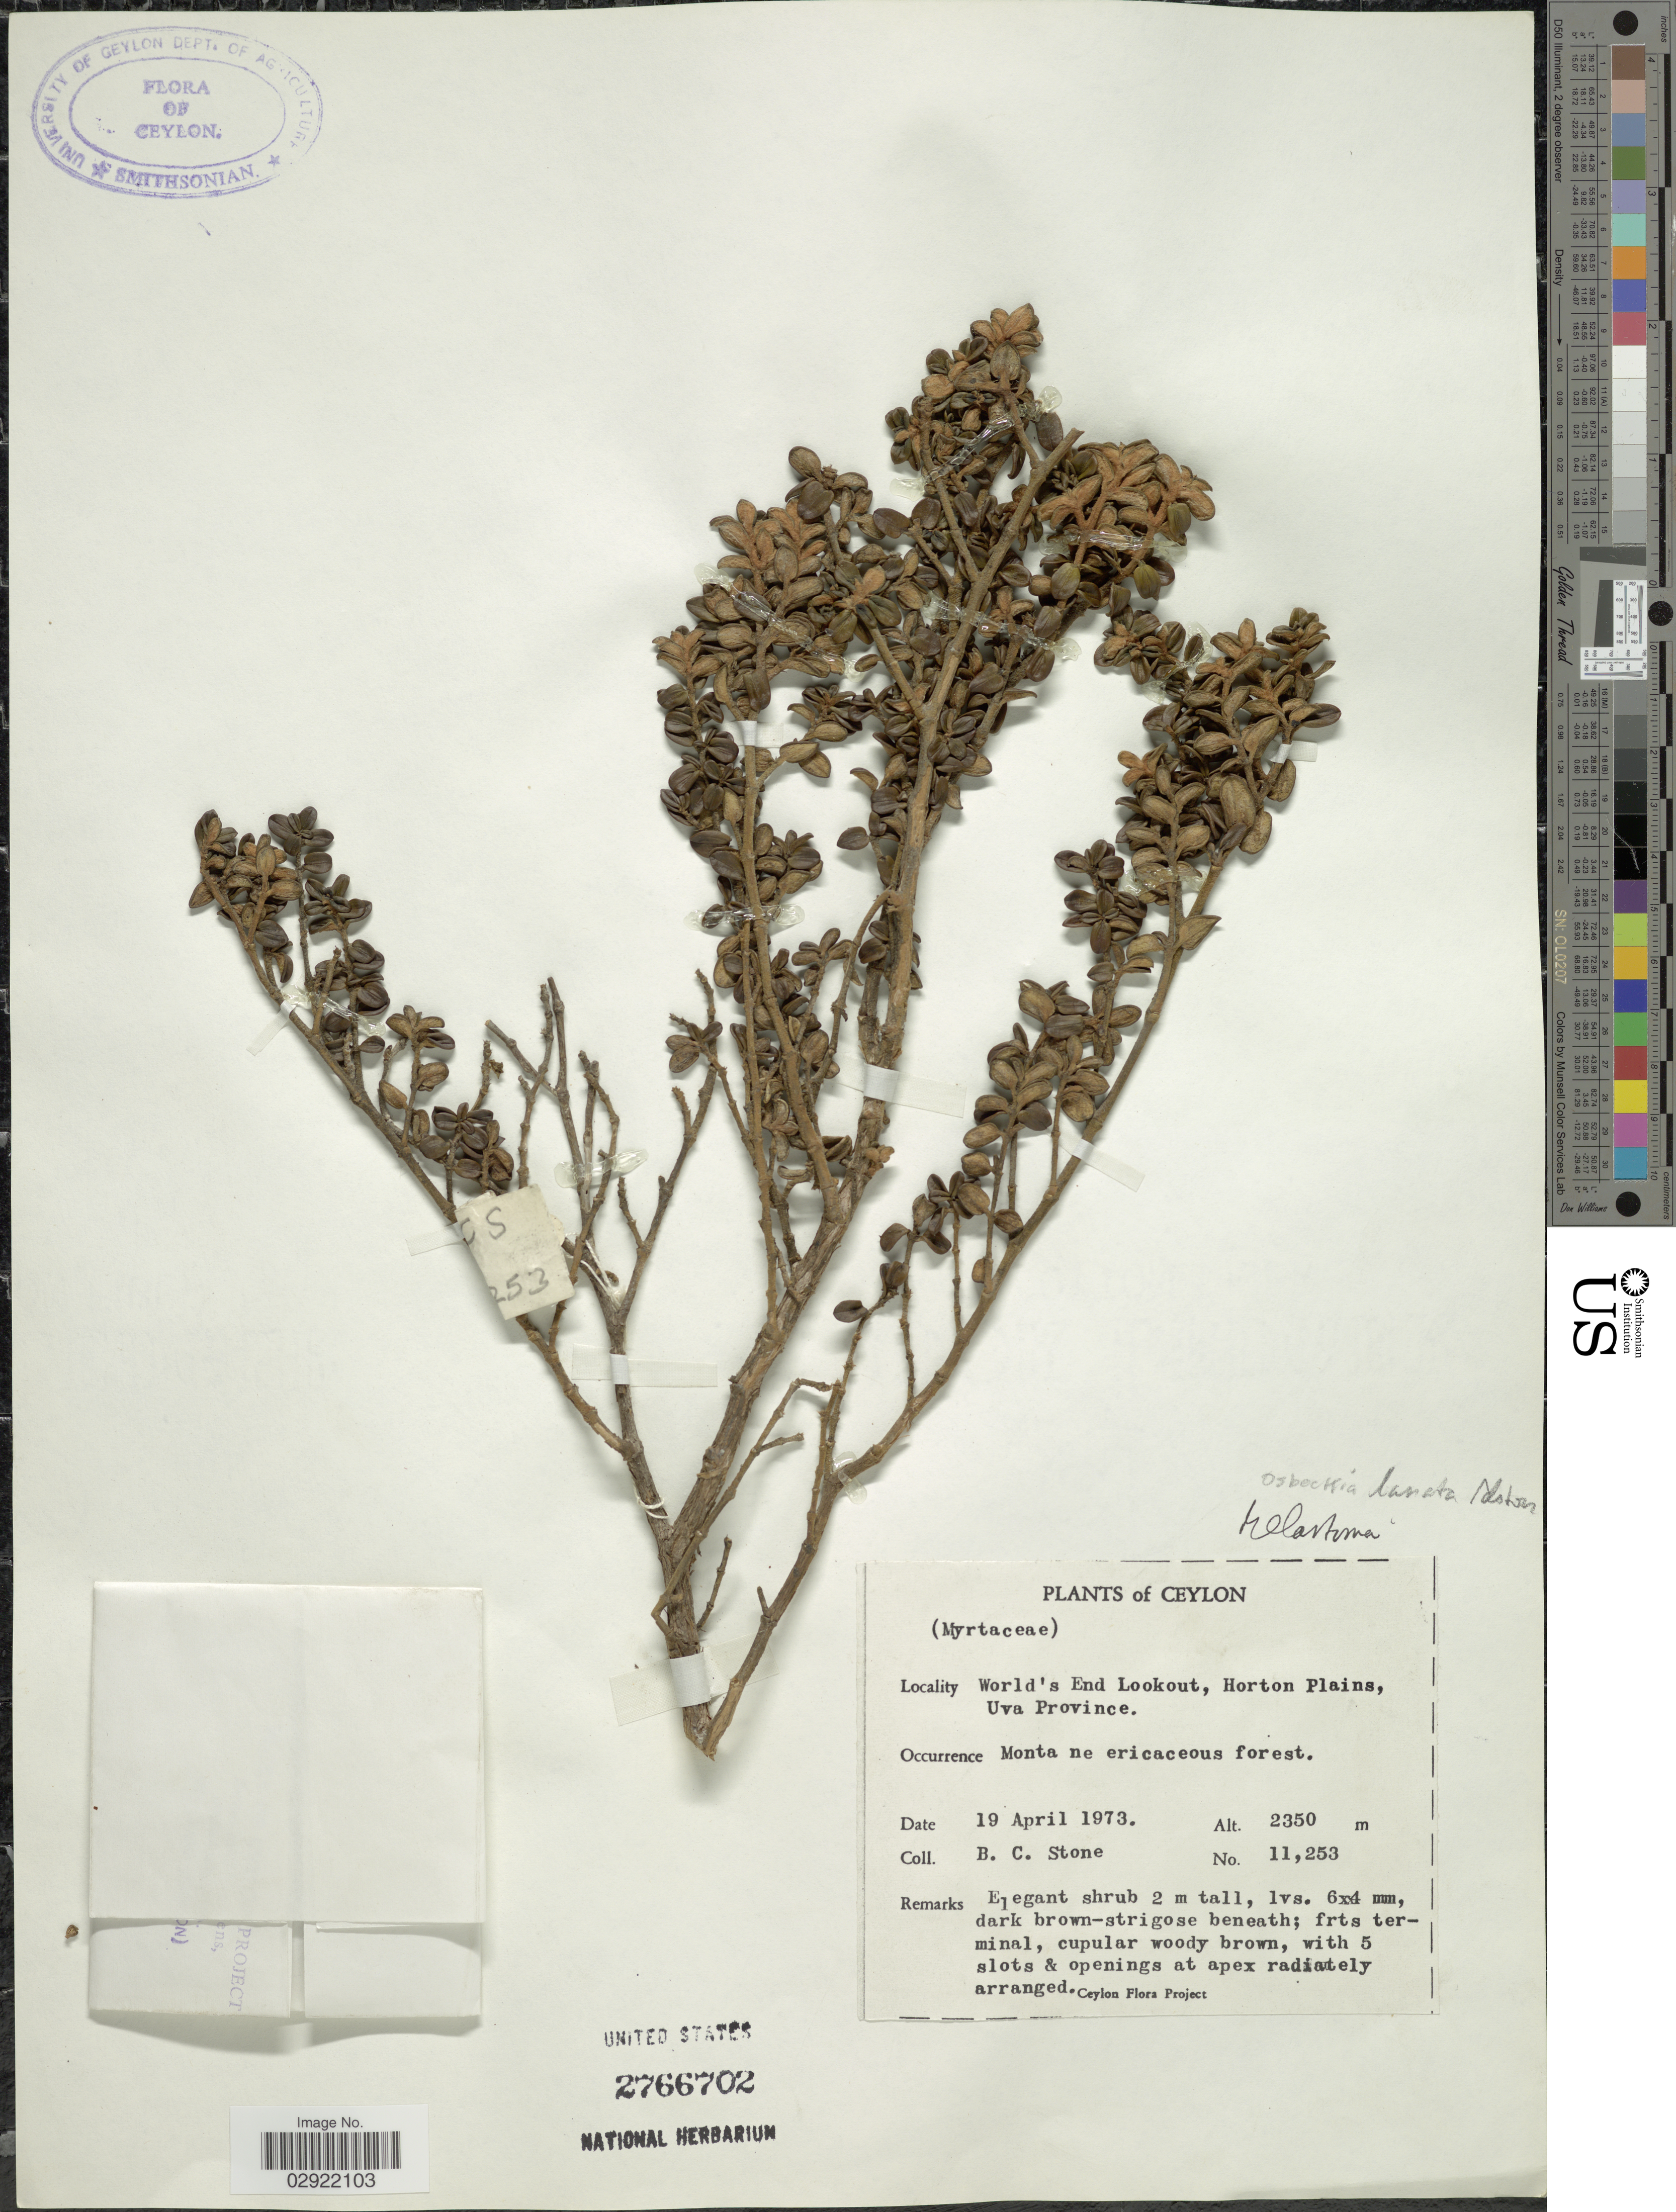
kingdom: Plantae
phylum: Tracheophyta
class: Magnoliopsida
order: Myrtales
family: Melastomataceae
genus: Osbeckia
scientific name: Osbeckia lanata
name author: Alston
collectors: B. C. Stone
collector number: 11253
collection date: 1973-04-19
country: Sri Lanka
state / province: Uva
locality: Ceylon. World's End Lookout, Horton Plains.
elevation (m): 2350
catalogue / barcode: US 2766702